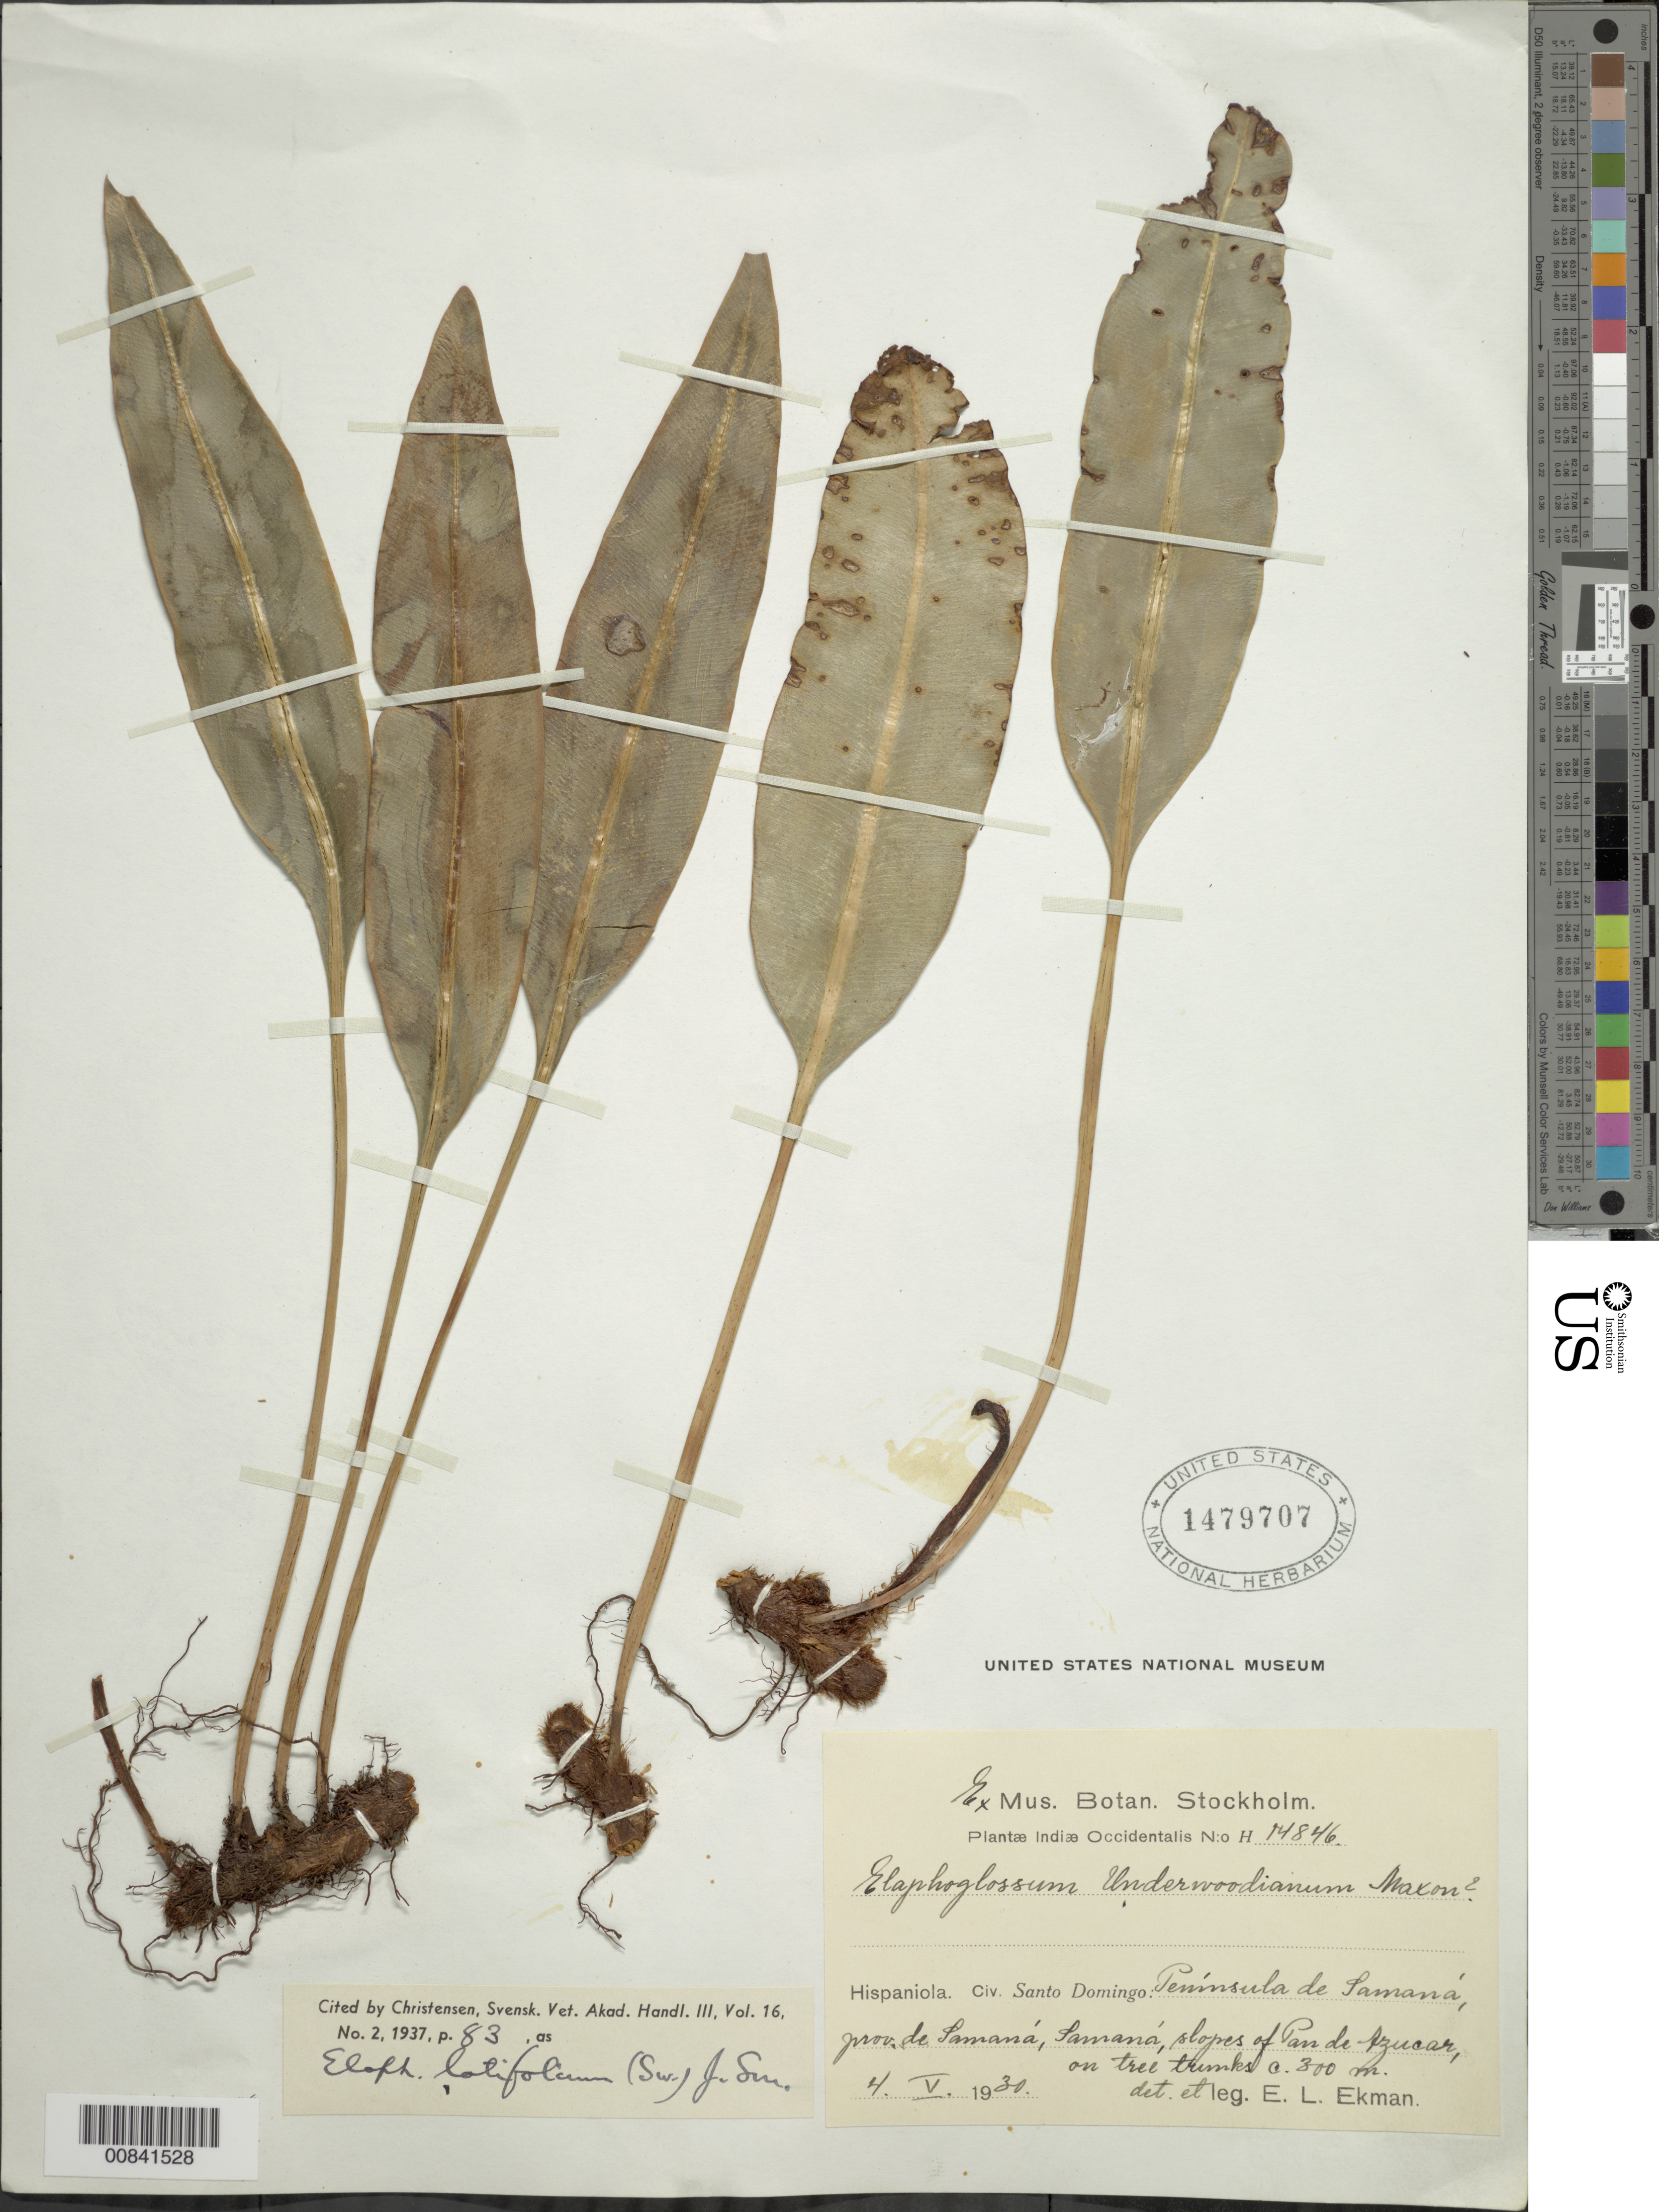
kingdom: Plantae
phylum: Tracheophyta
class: Polypodiopsida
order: Polypodiales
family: Dryopteridaceae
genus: Elaphoglossum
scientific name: Elaphoglossum martinicense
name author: (Desv.) T. Moore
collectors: E. L. Ekman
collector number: H 14846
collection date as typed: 04 May 1920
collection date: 1920-05-04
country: Dominican Republic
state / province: Samana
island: Hispaniola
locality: Peninsula de Samaná, Samaná, slopes of Pan de Azucar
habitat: Tree trunk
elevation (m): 300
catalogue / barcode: US 1479707